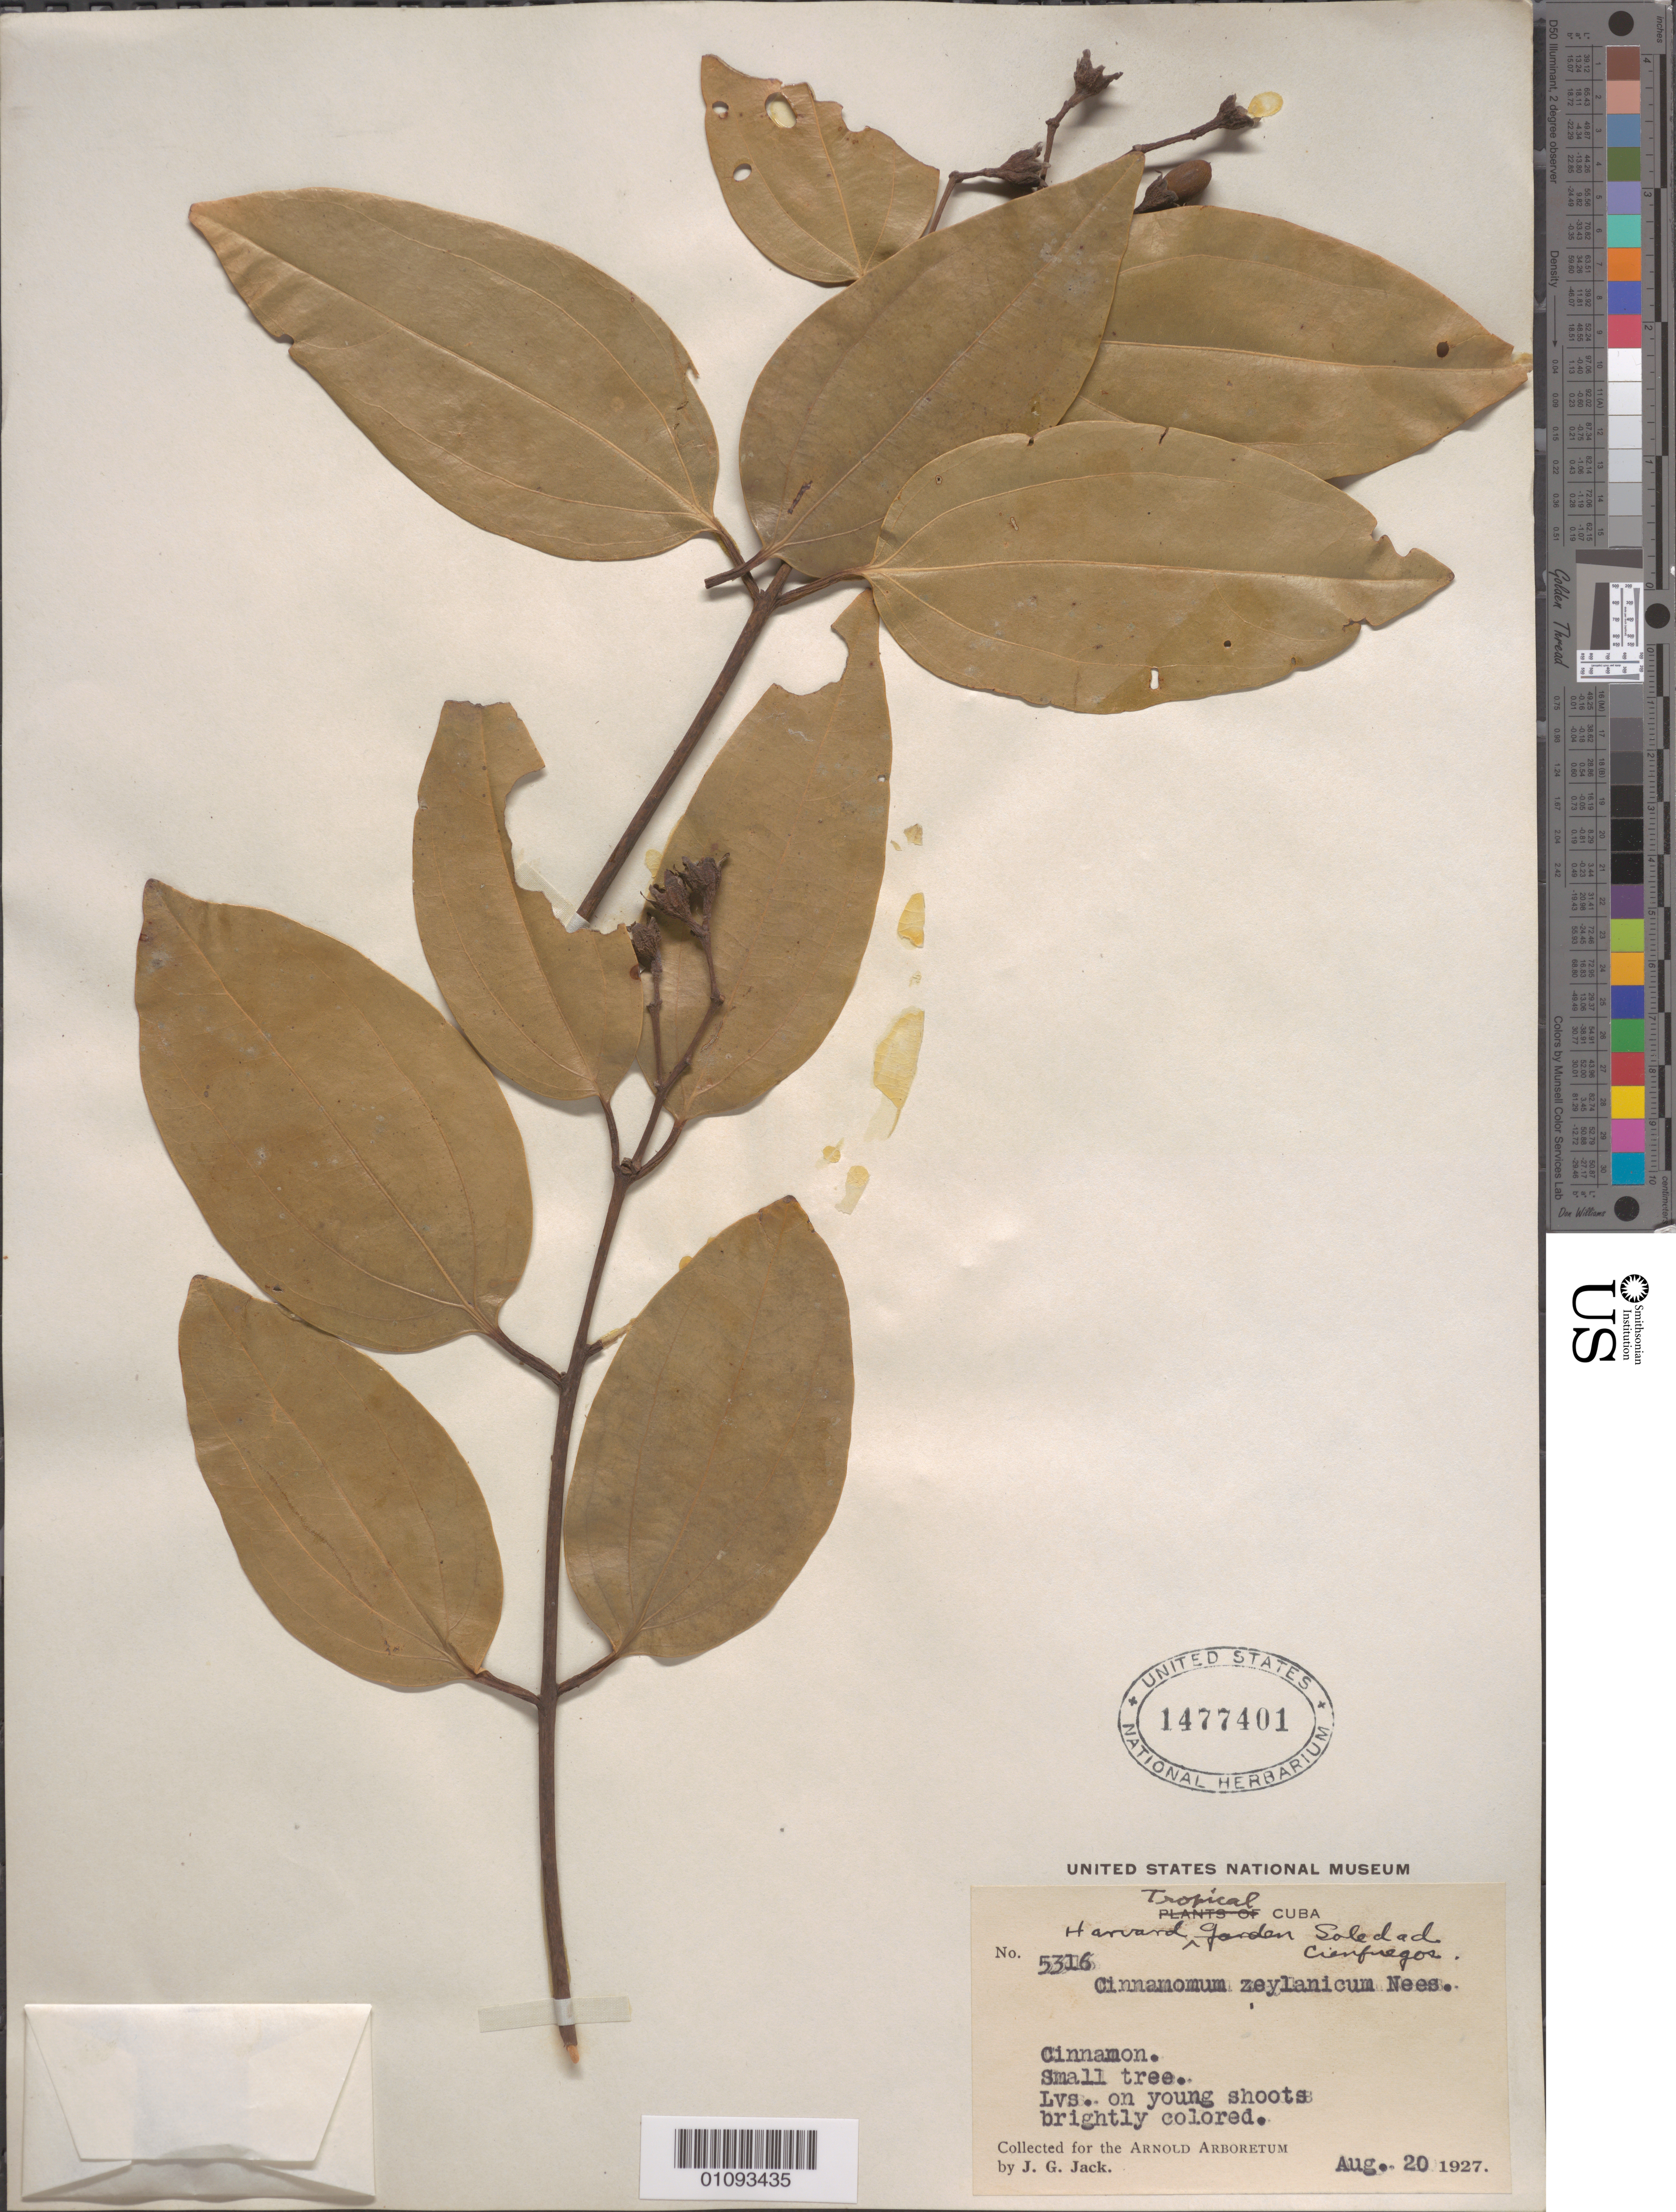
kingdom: Plantae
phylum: Tracheophyta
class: Magnoliopsida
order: Laurales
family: Lauraceae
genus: Cinnamomum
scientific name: Cinnamomum verum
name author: J. Presl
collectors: J. G. Jack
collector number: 5316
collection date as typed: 20 Aug 1927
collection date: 1927-08-20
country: Cuba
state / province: Cienfuegos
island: Cuba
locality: Soledad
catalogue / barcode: US 1477401